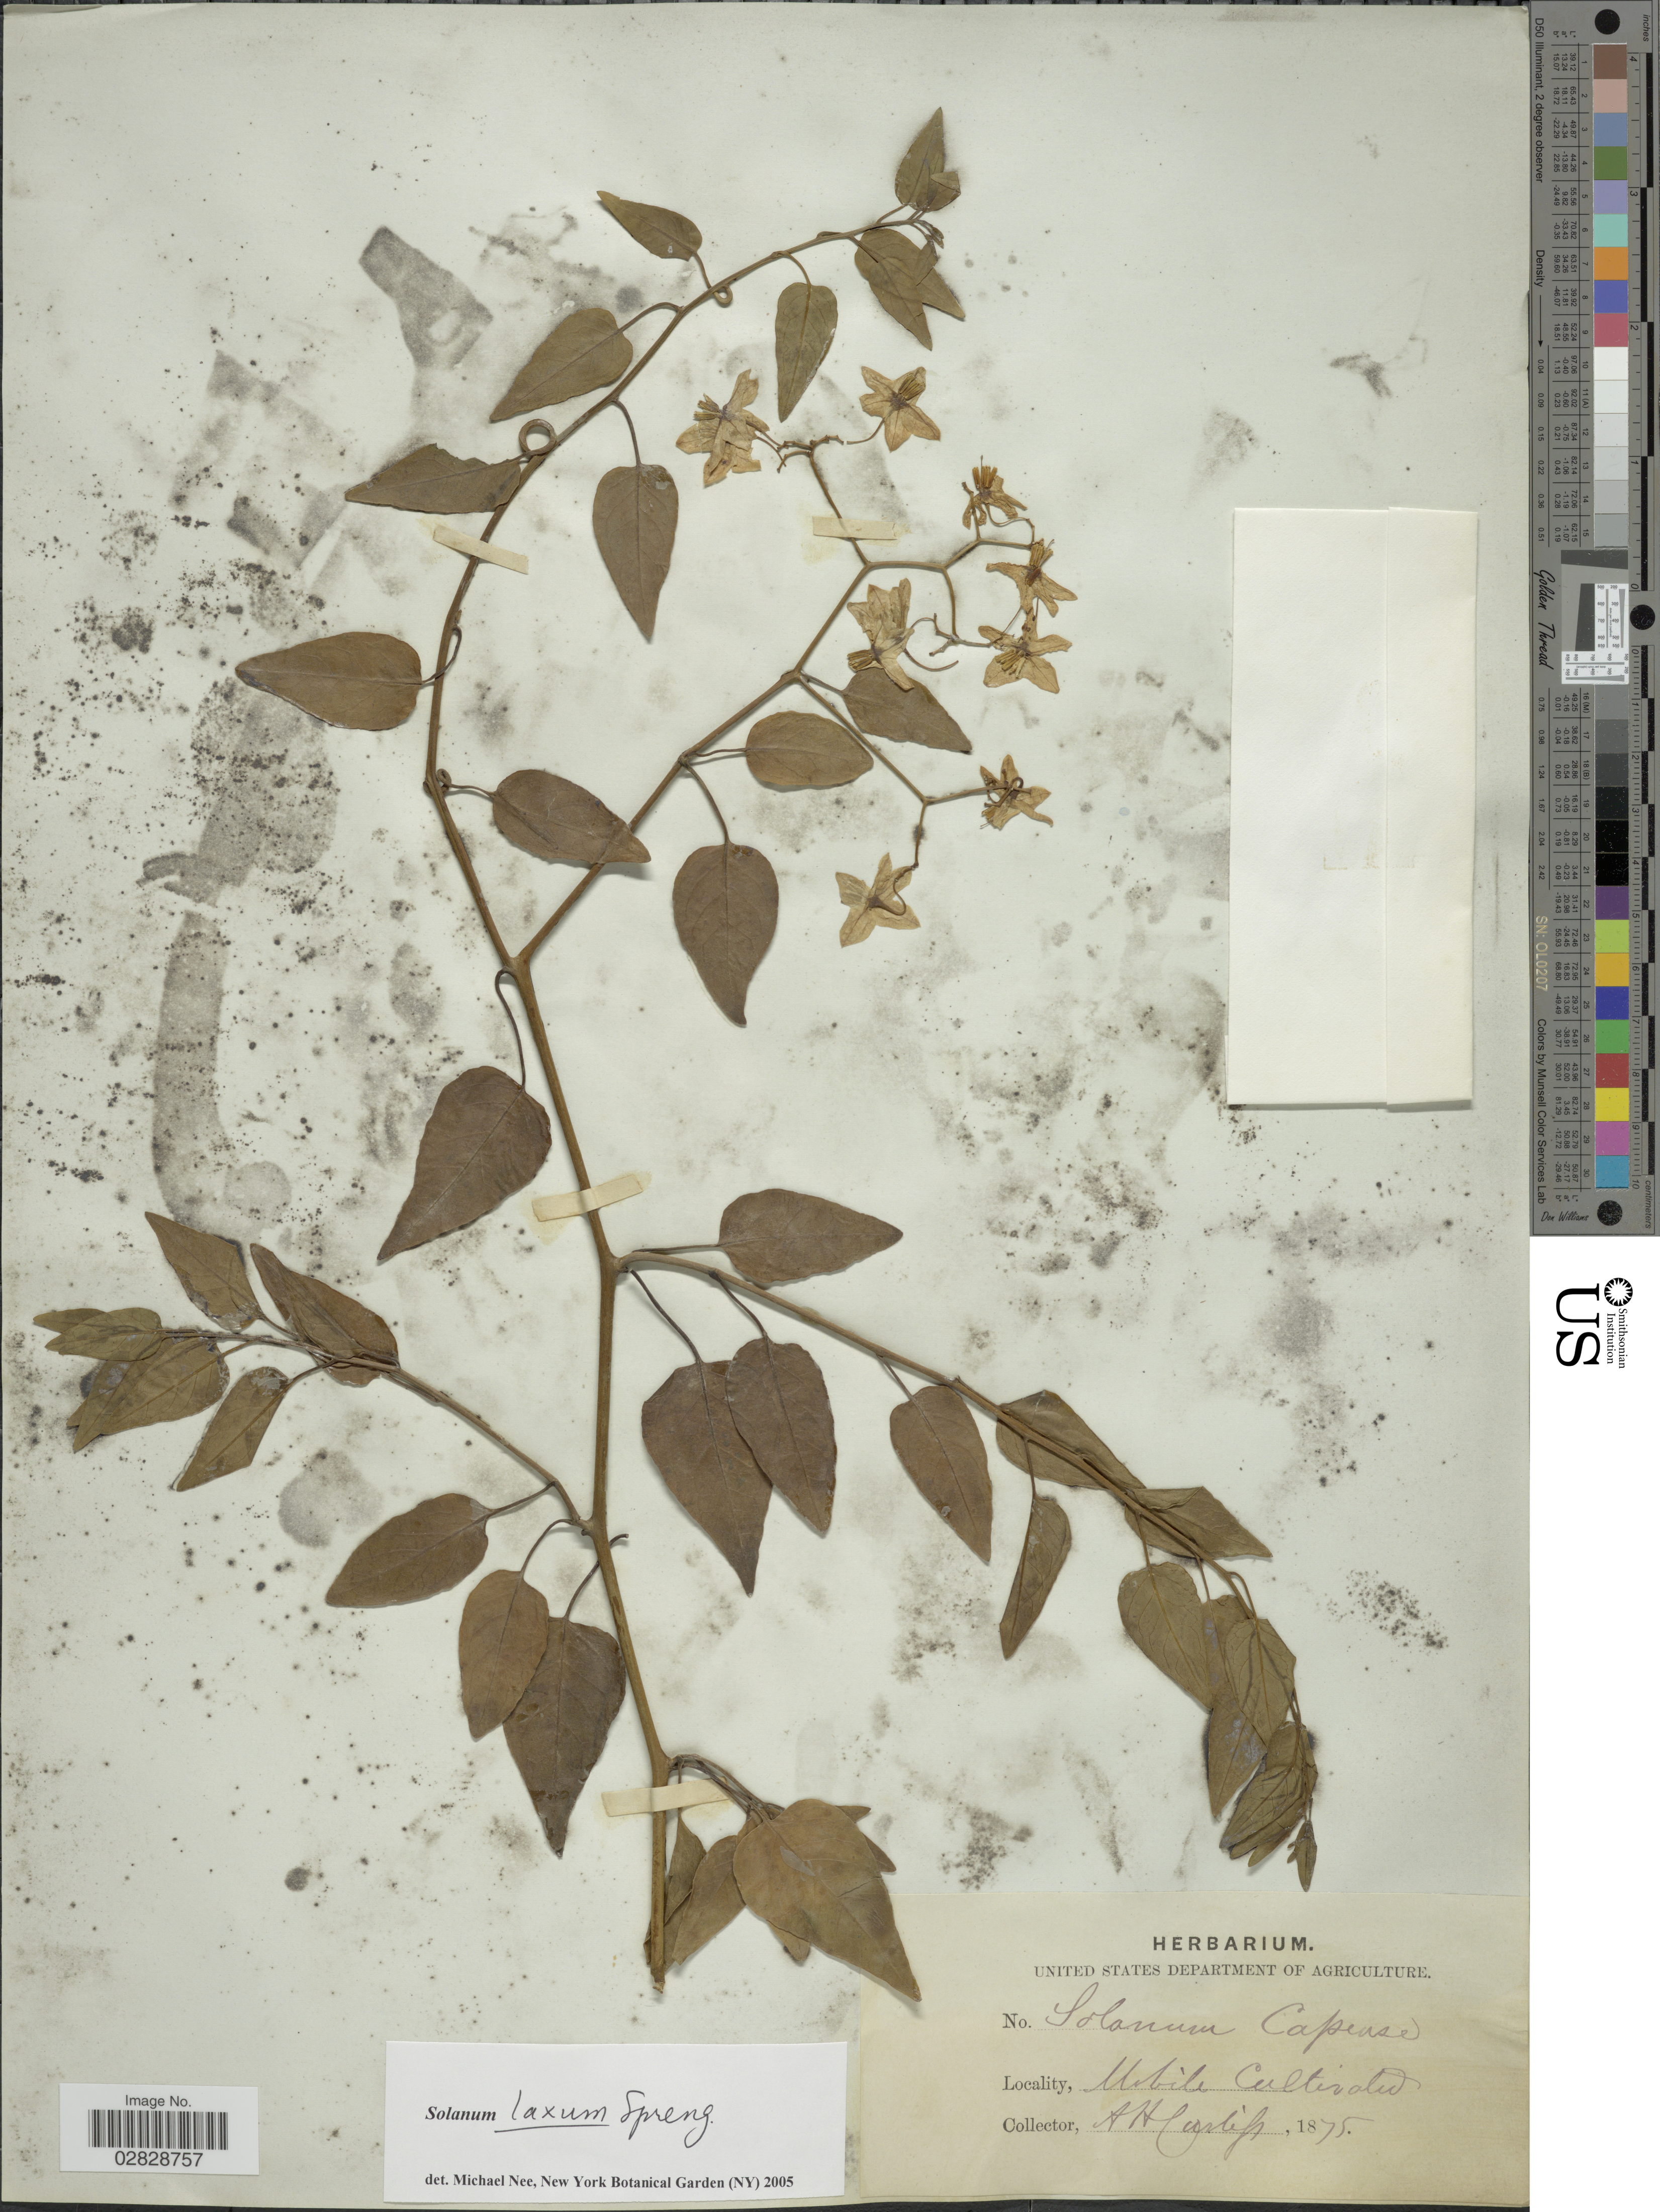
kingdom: Plantae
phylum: Tracheophyta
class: Magnoliopsida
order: Solanales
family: Solanaceae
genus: Solanum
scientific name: Solanum laxum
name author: Spreng.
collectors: A. H. Curtiss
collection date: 1875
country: United States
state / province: Alabama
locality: Mobile.